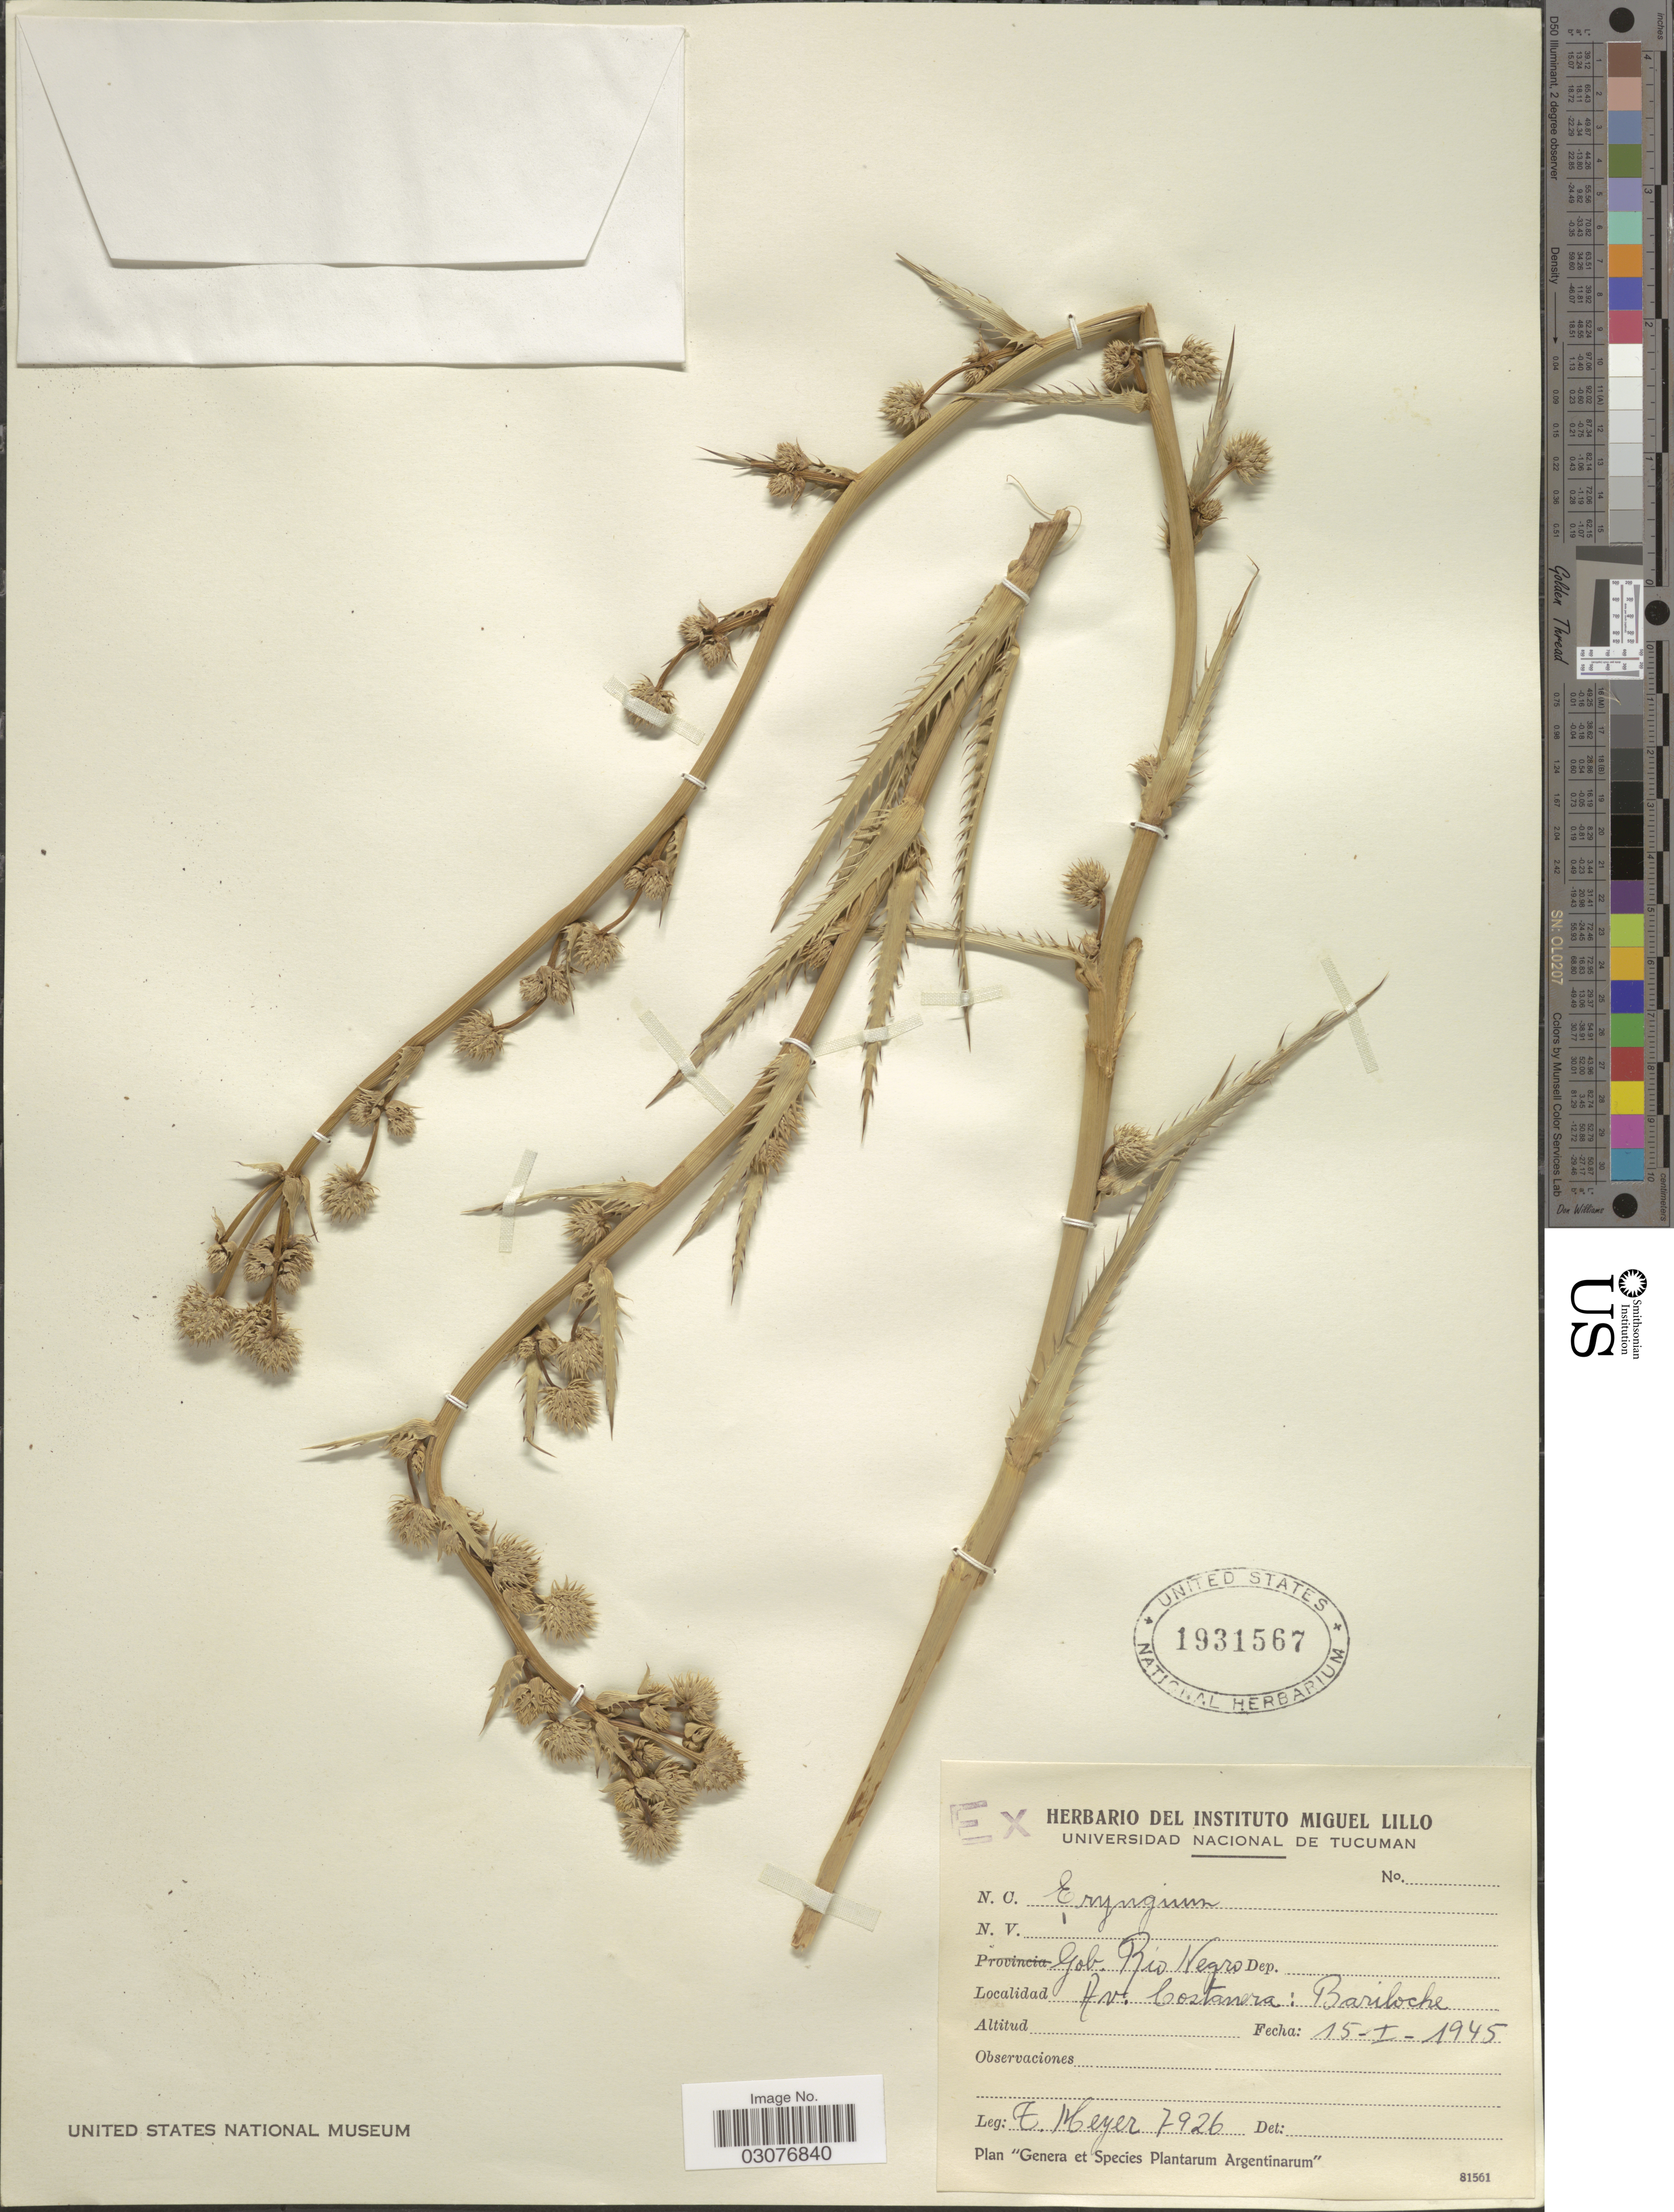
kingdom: Plantae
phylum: Tracheophyta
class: Magnoliopsida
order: Apiales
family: Apiaceae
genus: Eryngium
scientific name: Eryngium paniculatum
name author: Dombey ex Cav. & F. Delaroche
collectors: T. Meyer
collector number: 7926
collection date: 1945-01-15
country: Argentina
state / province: Rio Negro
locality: Gob. Río Negro. Av: Costanera: Bariloche.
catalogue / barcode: US 1931567